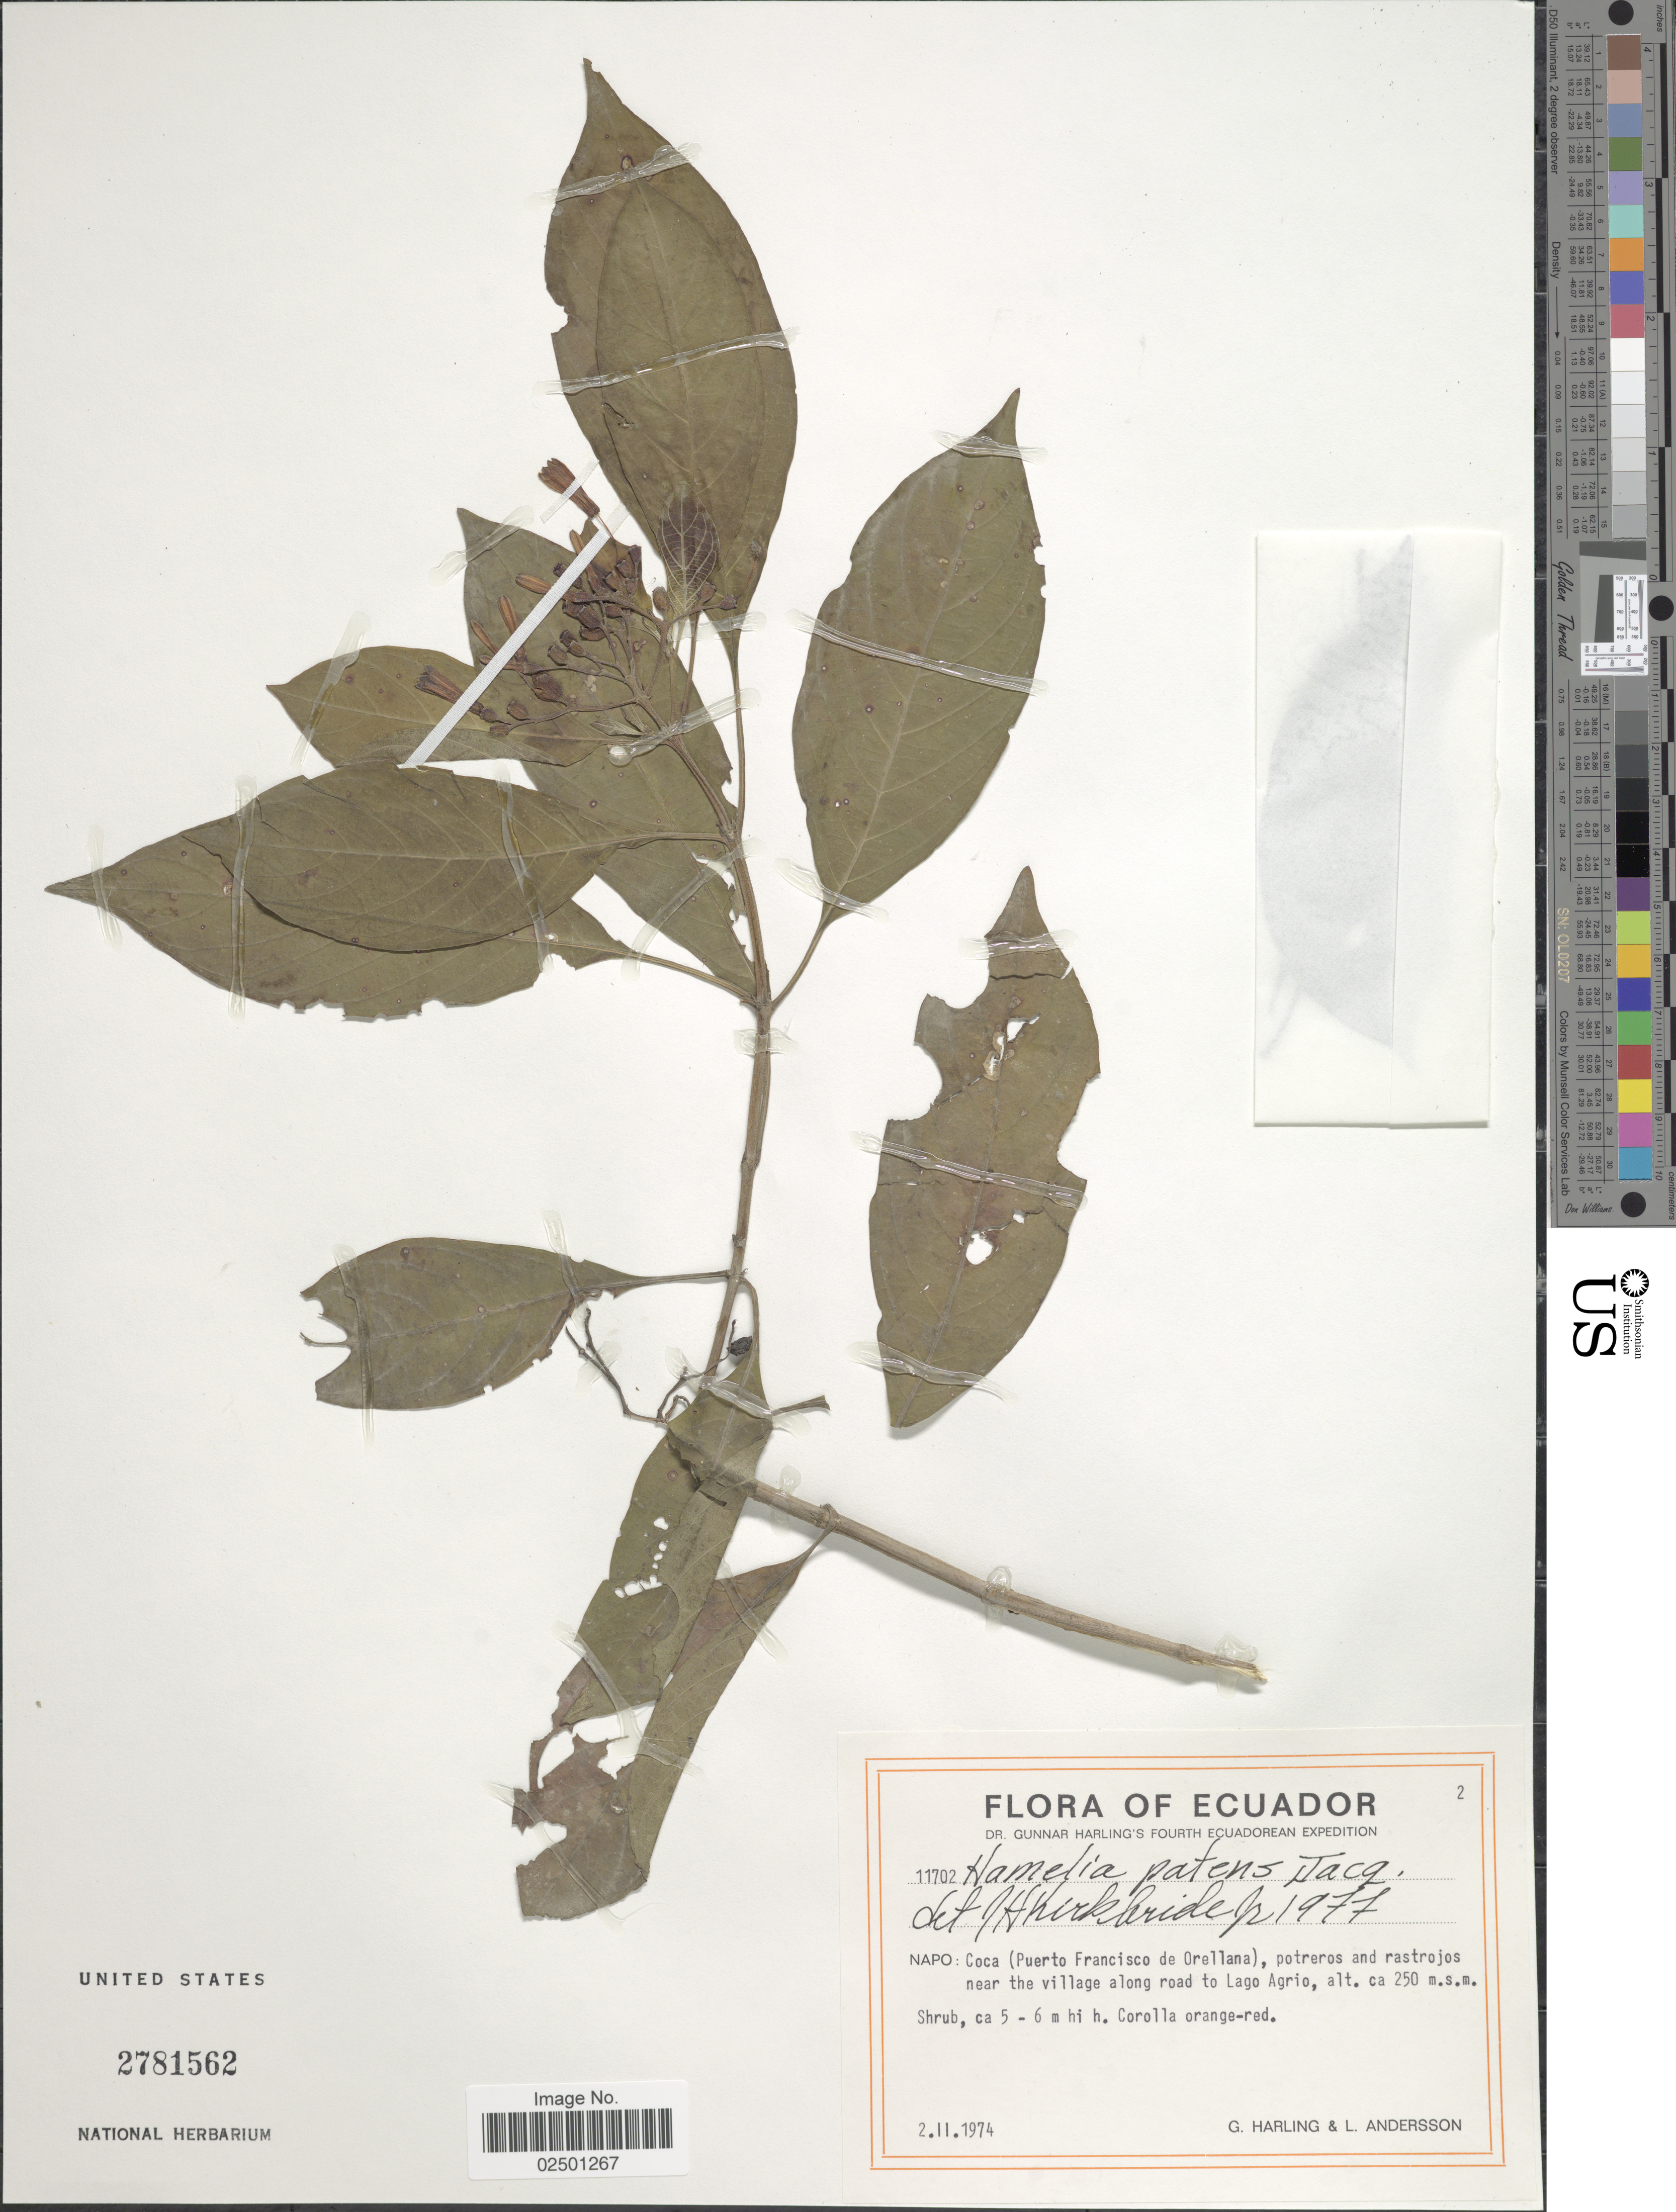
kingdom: Plantae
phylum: Tracheophyta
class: Magnoliopsida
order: Gentianales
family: Rubiaceae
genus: Hamelia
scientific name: Hamelia patens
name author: Jacq.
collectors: G. Harling & L. Andersson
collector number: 11702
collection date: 1974-02-02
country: Ecuador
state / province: Napo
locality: Coca (Puerto Francisco de Orellana), potreros and rastrojos near the village along road to Lago Agrio.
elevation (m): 250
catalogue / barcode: US 2781562